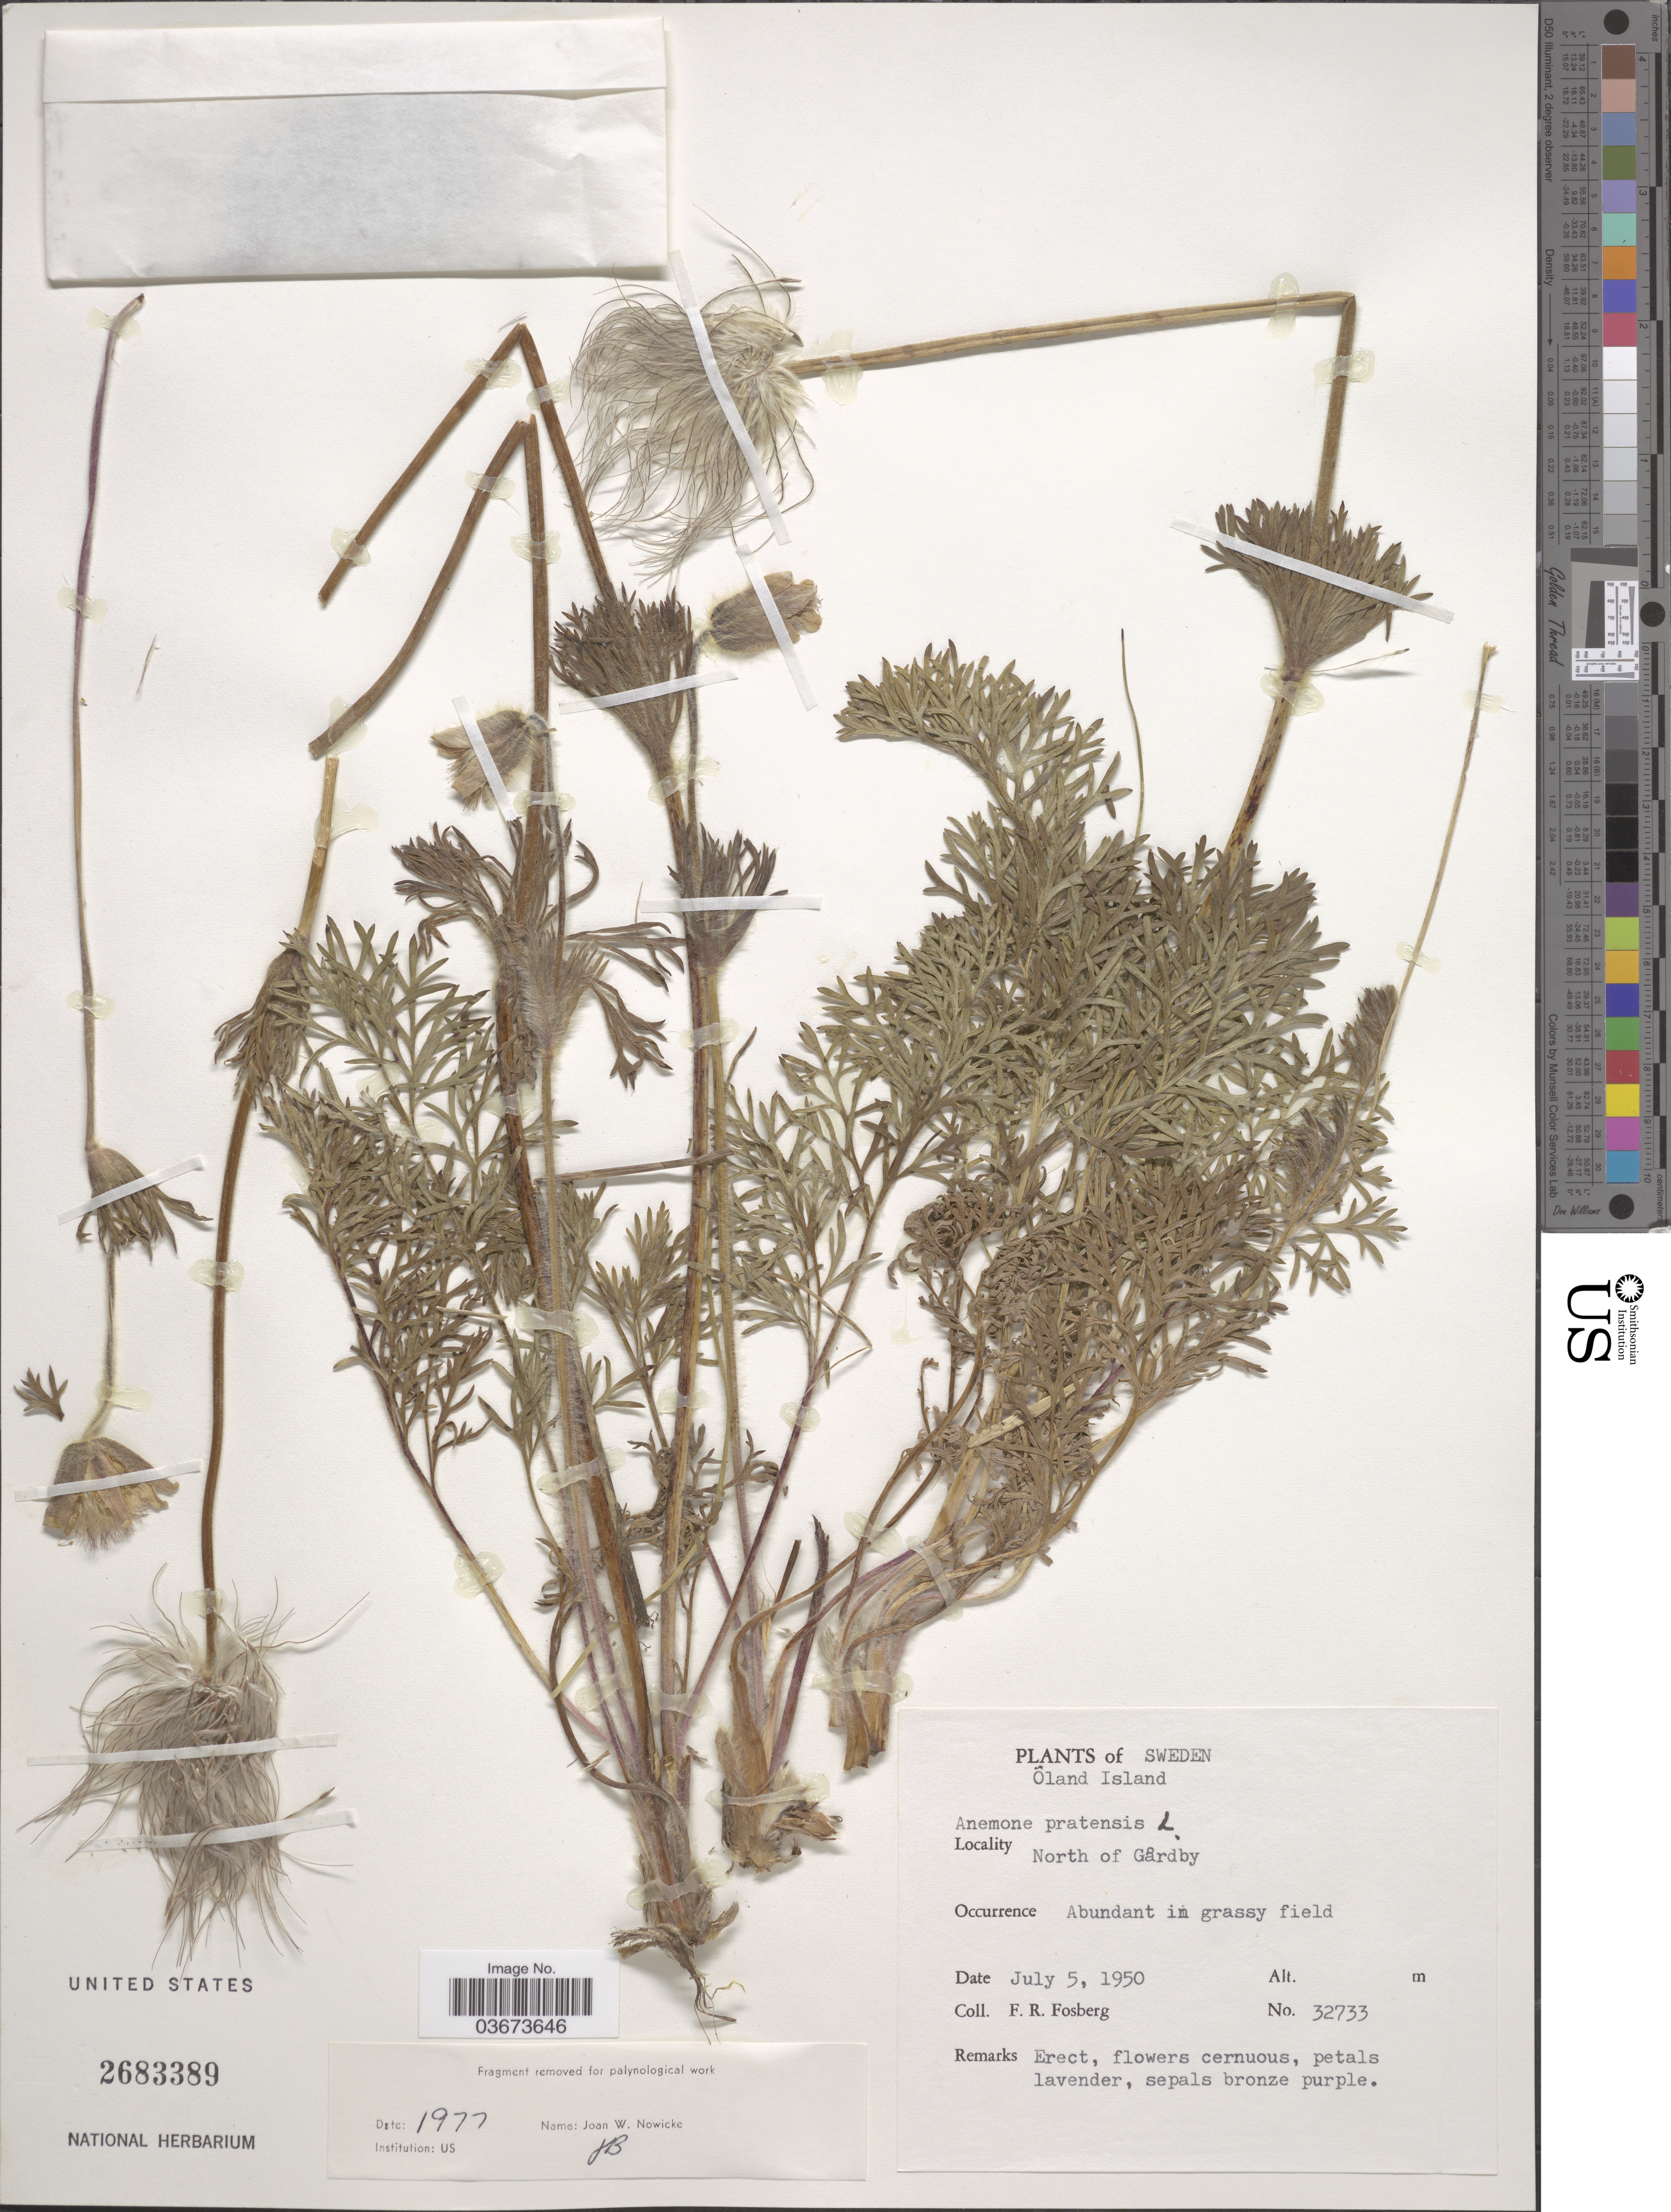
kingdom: Plantae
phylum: Tracheophyta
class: Magnoliopsida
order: Ranunculales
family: Ranunculaceae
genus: Anemone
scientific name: Anemone pratensis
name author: L.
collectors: F. R. Fosberg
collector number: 32733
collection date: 1950-07-05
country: Sweden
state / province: Kalmar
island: Oland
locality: Öland Island. North of Gårby.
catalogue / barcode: US 2683389